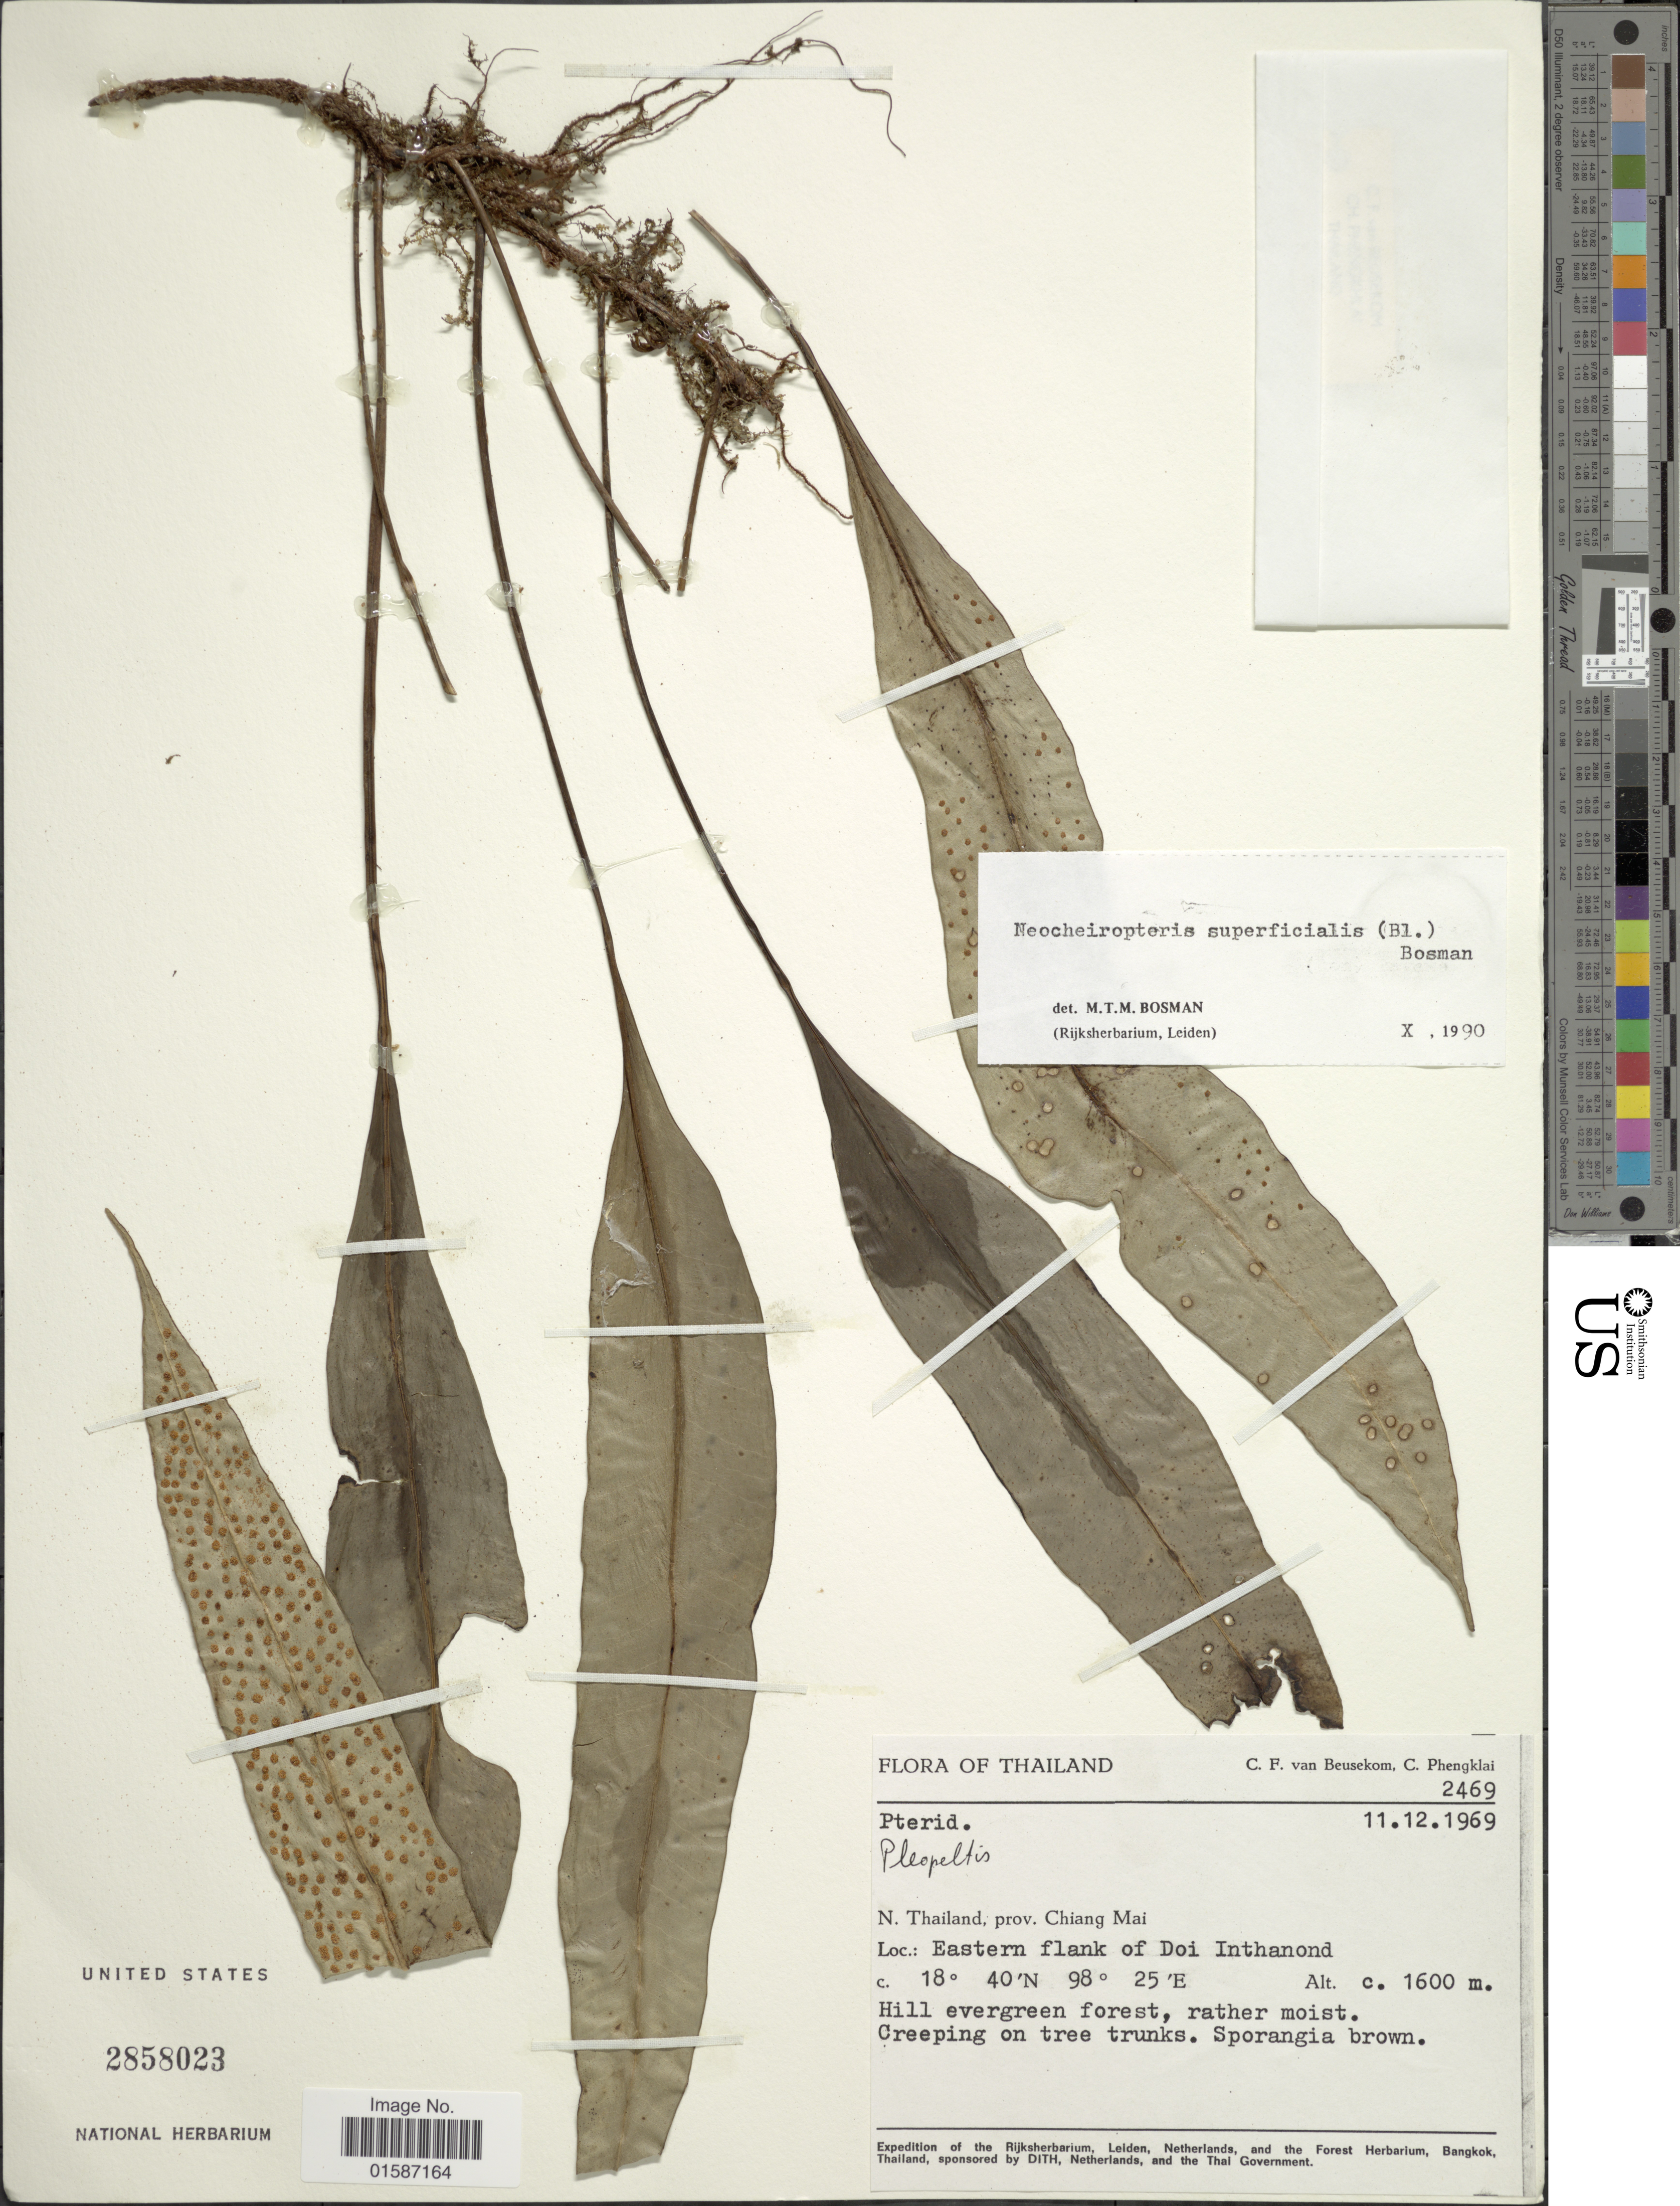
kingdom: Plantae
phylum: Tracheophyta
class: Polypodiopsida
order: Polypodiales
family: Polypodiaceae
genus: Lepidomicrosorium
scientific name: Lepidomicrosorium superficiale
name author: (Blume) Li S. Wang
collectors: C. F. Beusekom & C. Phengklai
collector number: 2469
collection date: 1969-12-11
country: Thailand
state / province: Chiang Mai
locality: N. Thailand, prov. Chiang Mai, Eastern flank of Doi Inthanond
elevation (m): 1600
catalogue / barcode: US 2858023